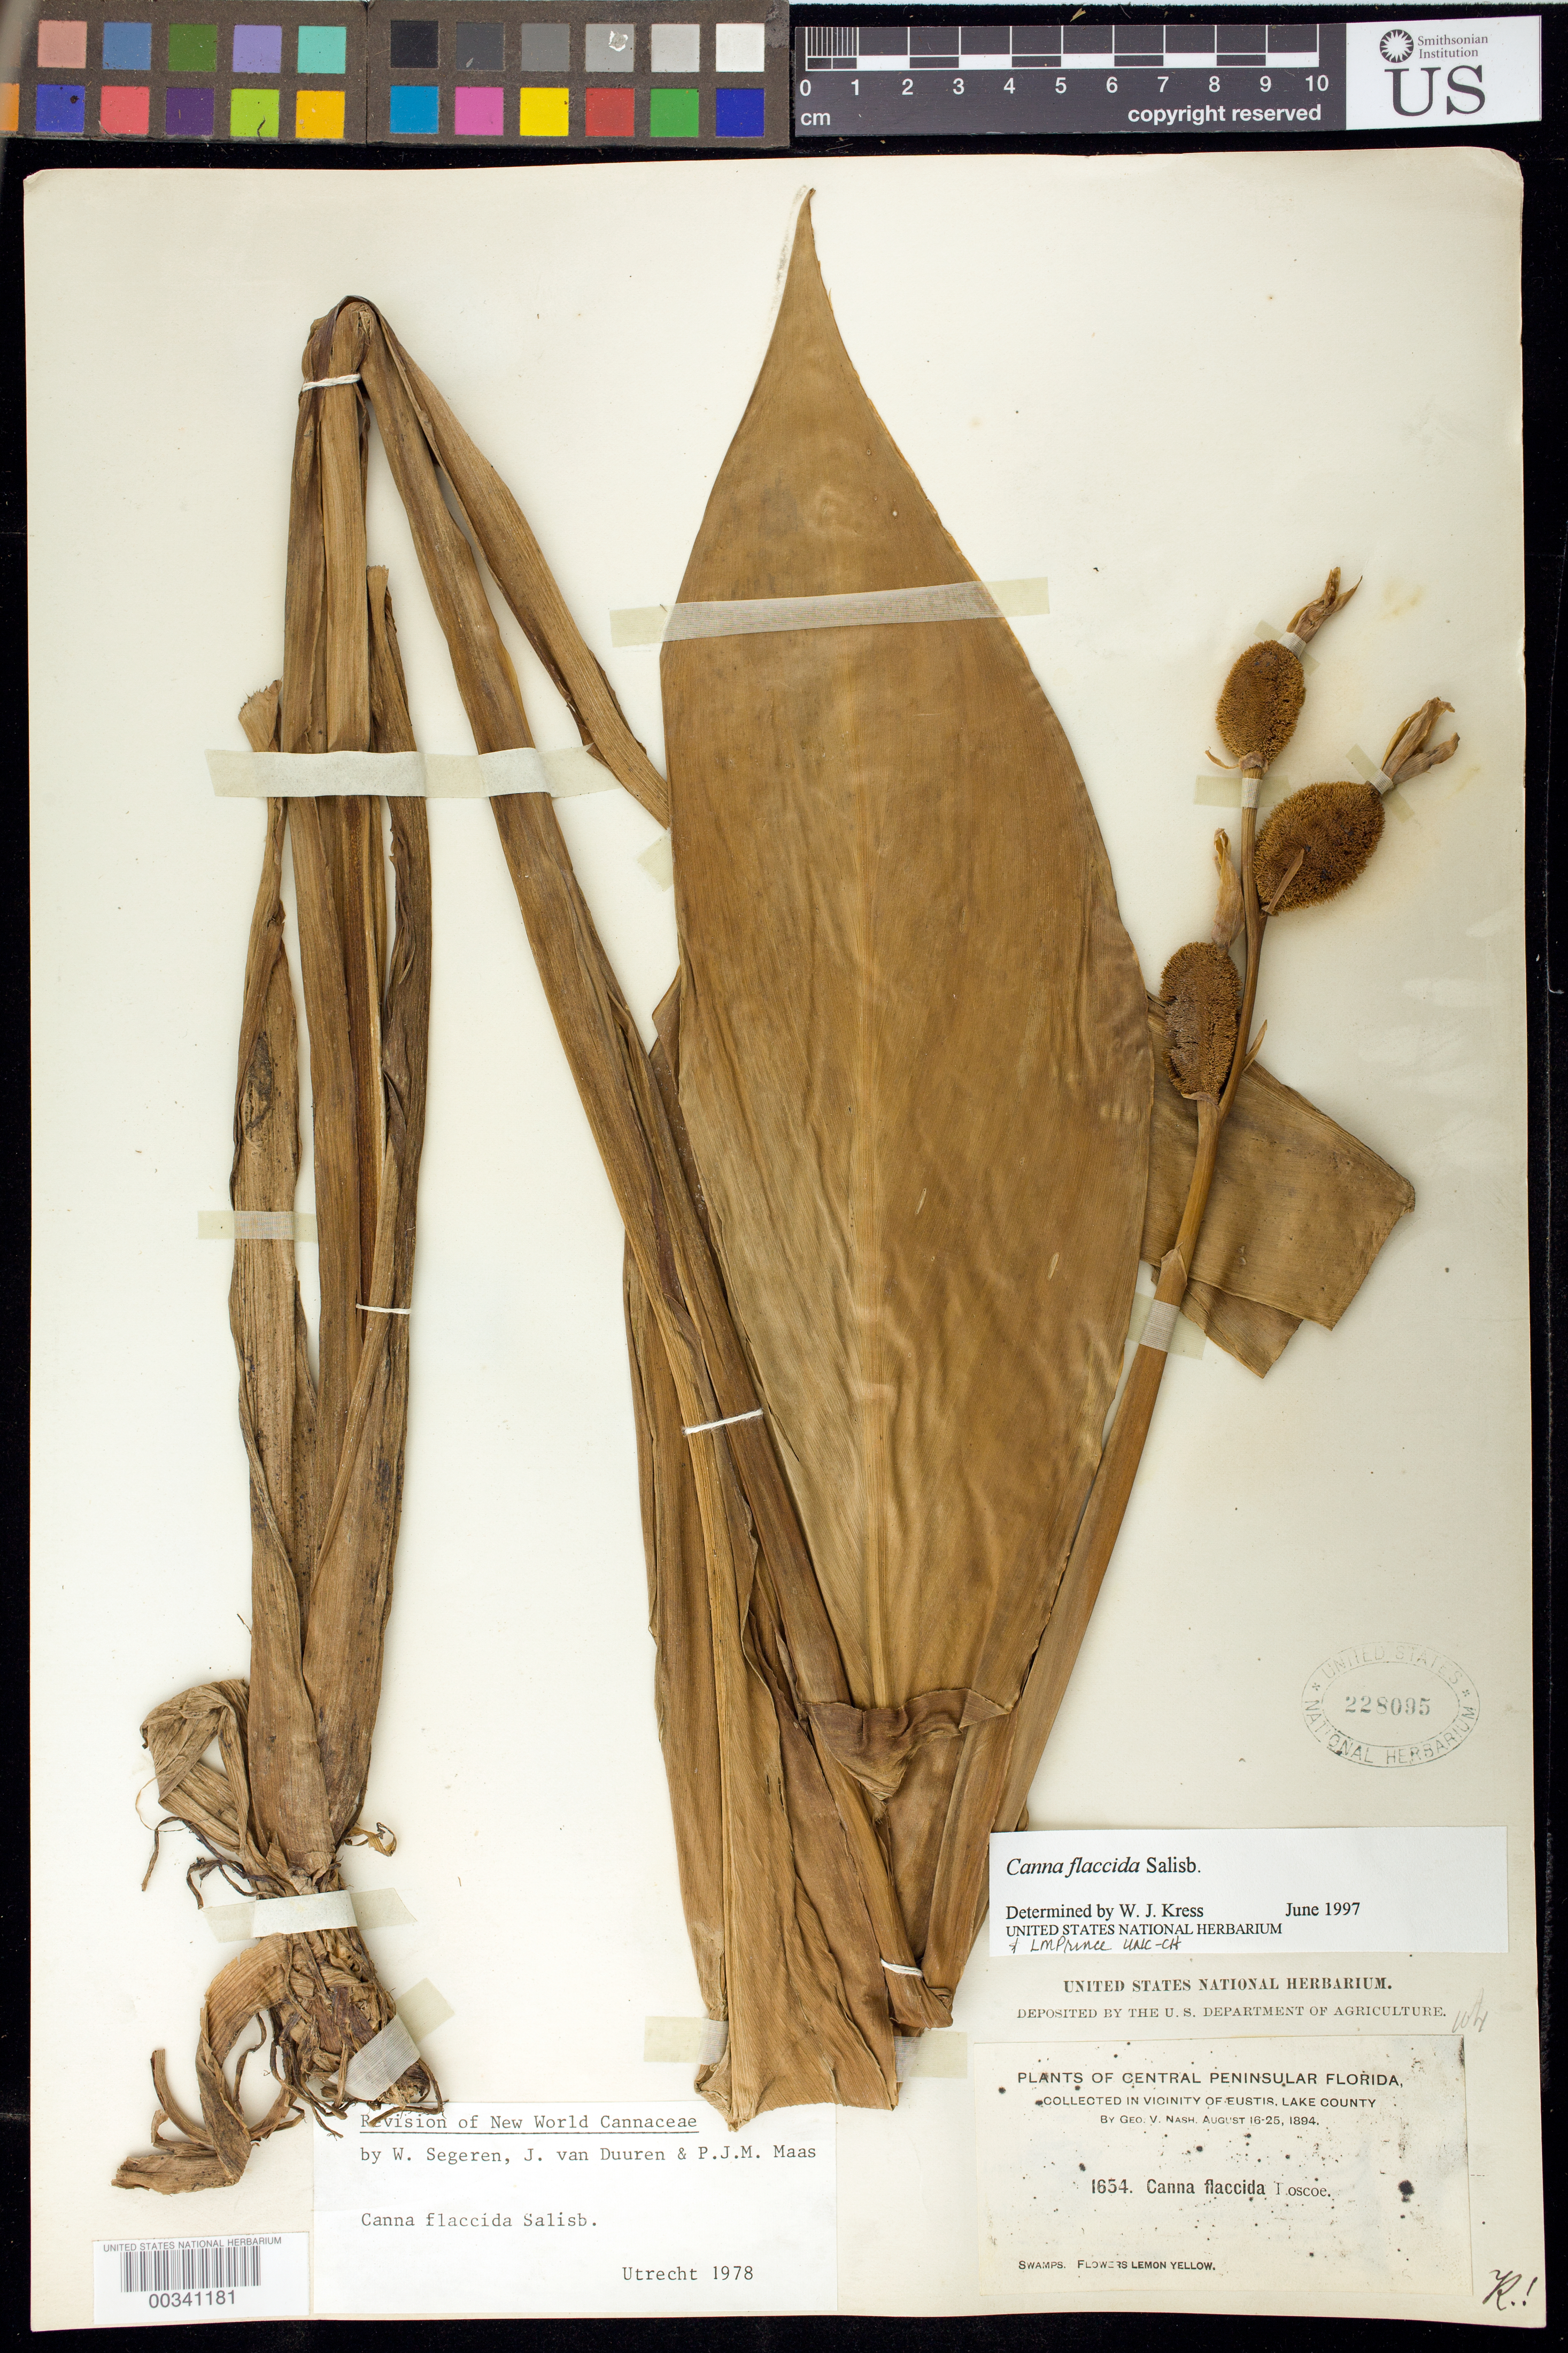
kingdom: Plantae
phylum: Tracheophyta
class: Liliopsida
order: Zingiberales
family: Cannaceae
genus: Canna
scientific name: Canna flaccida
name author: Salisb.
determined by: Segeren, W.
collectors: G. V. Nash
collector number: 1654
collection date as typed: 16 Aug 1894 to 25 Aug 1894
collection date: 1894-08-16/1894-08-25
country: United States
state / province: Florida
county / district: Lake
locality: Plants of central peninsular florida, in vicinity of eustis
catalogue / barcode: US 228095